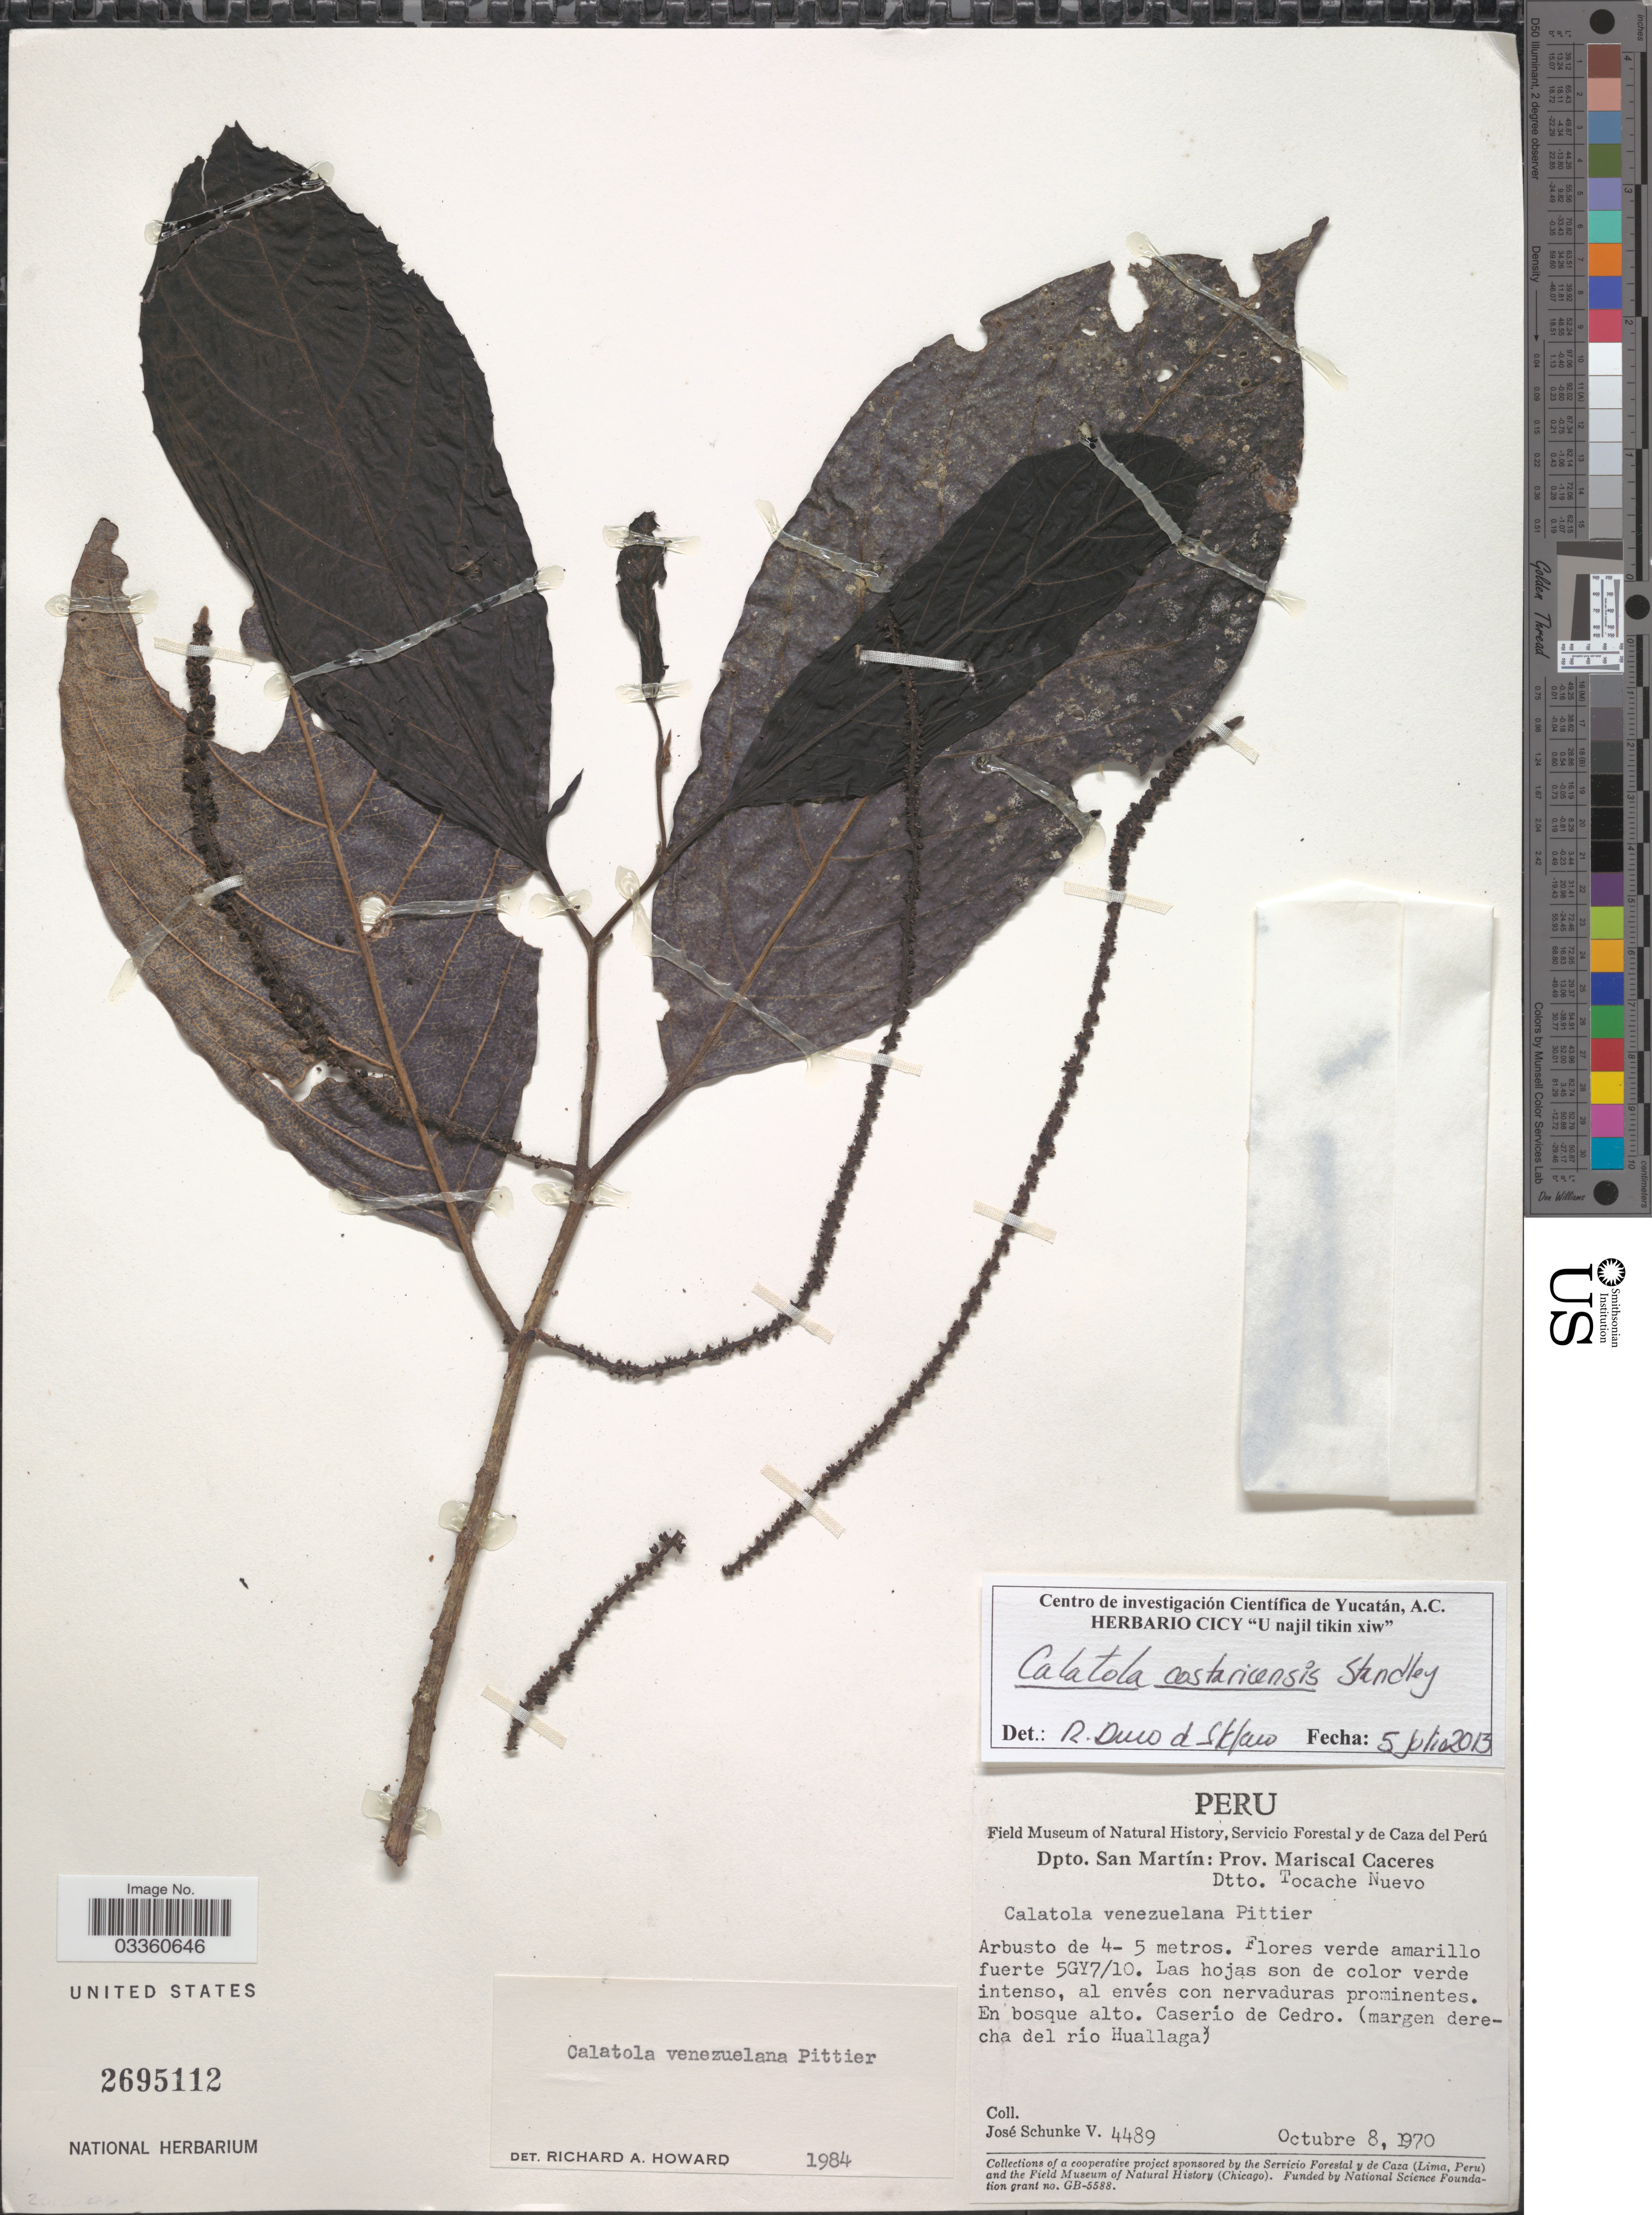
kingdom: Plantae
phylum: Tracheophyta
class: Magnoliopsida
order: Metteniusales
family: Metteniusaceae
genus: Calatola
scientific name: Calatola costaricensis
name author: Standl.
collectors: J. Schunke Vigo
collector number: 4489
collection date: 1970-10-08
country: Peru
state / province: San Martín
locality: Dpto. San Martín: Prov. Mariscal Caceres, Dtto. Tocache Nuevo, Caserio de Cedro. (margen derecha del río Huallaga).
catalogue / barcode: US 2695112